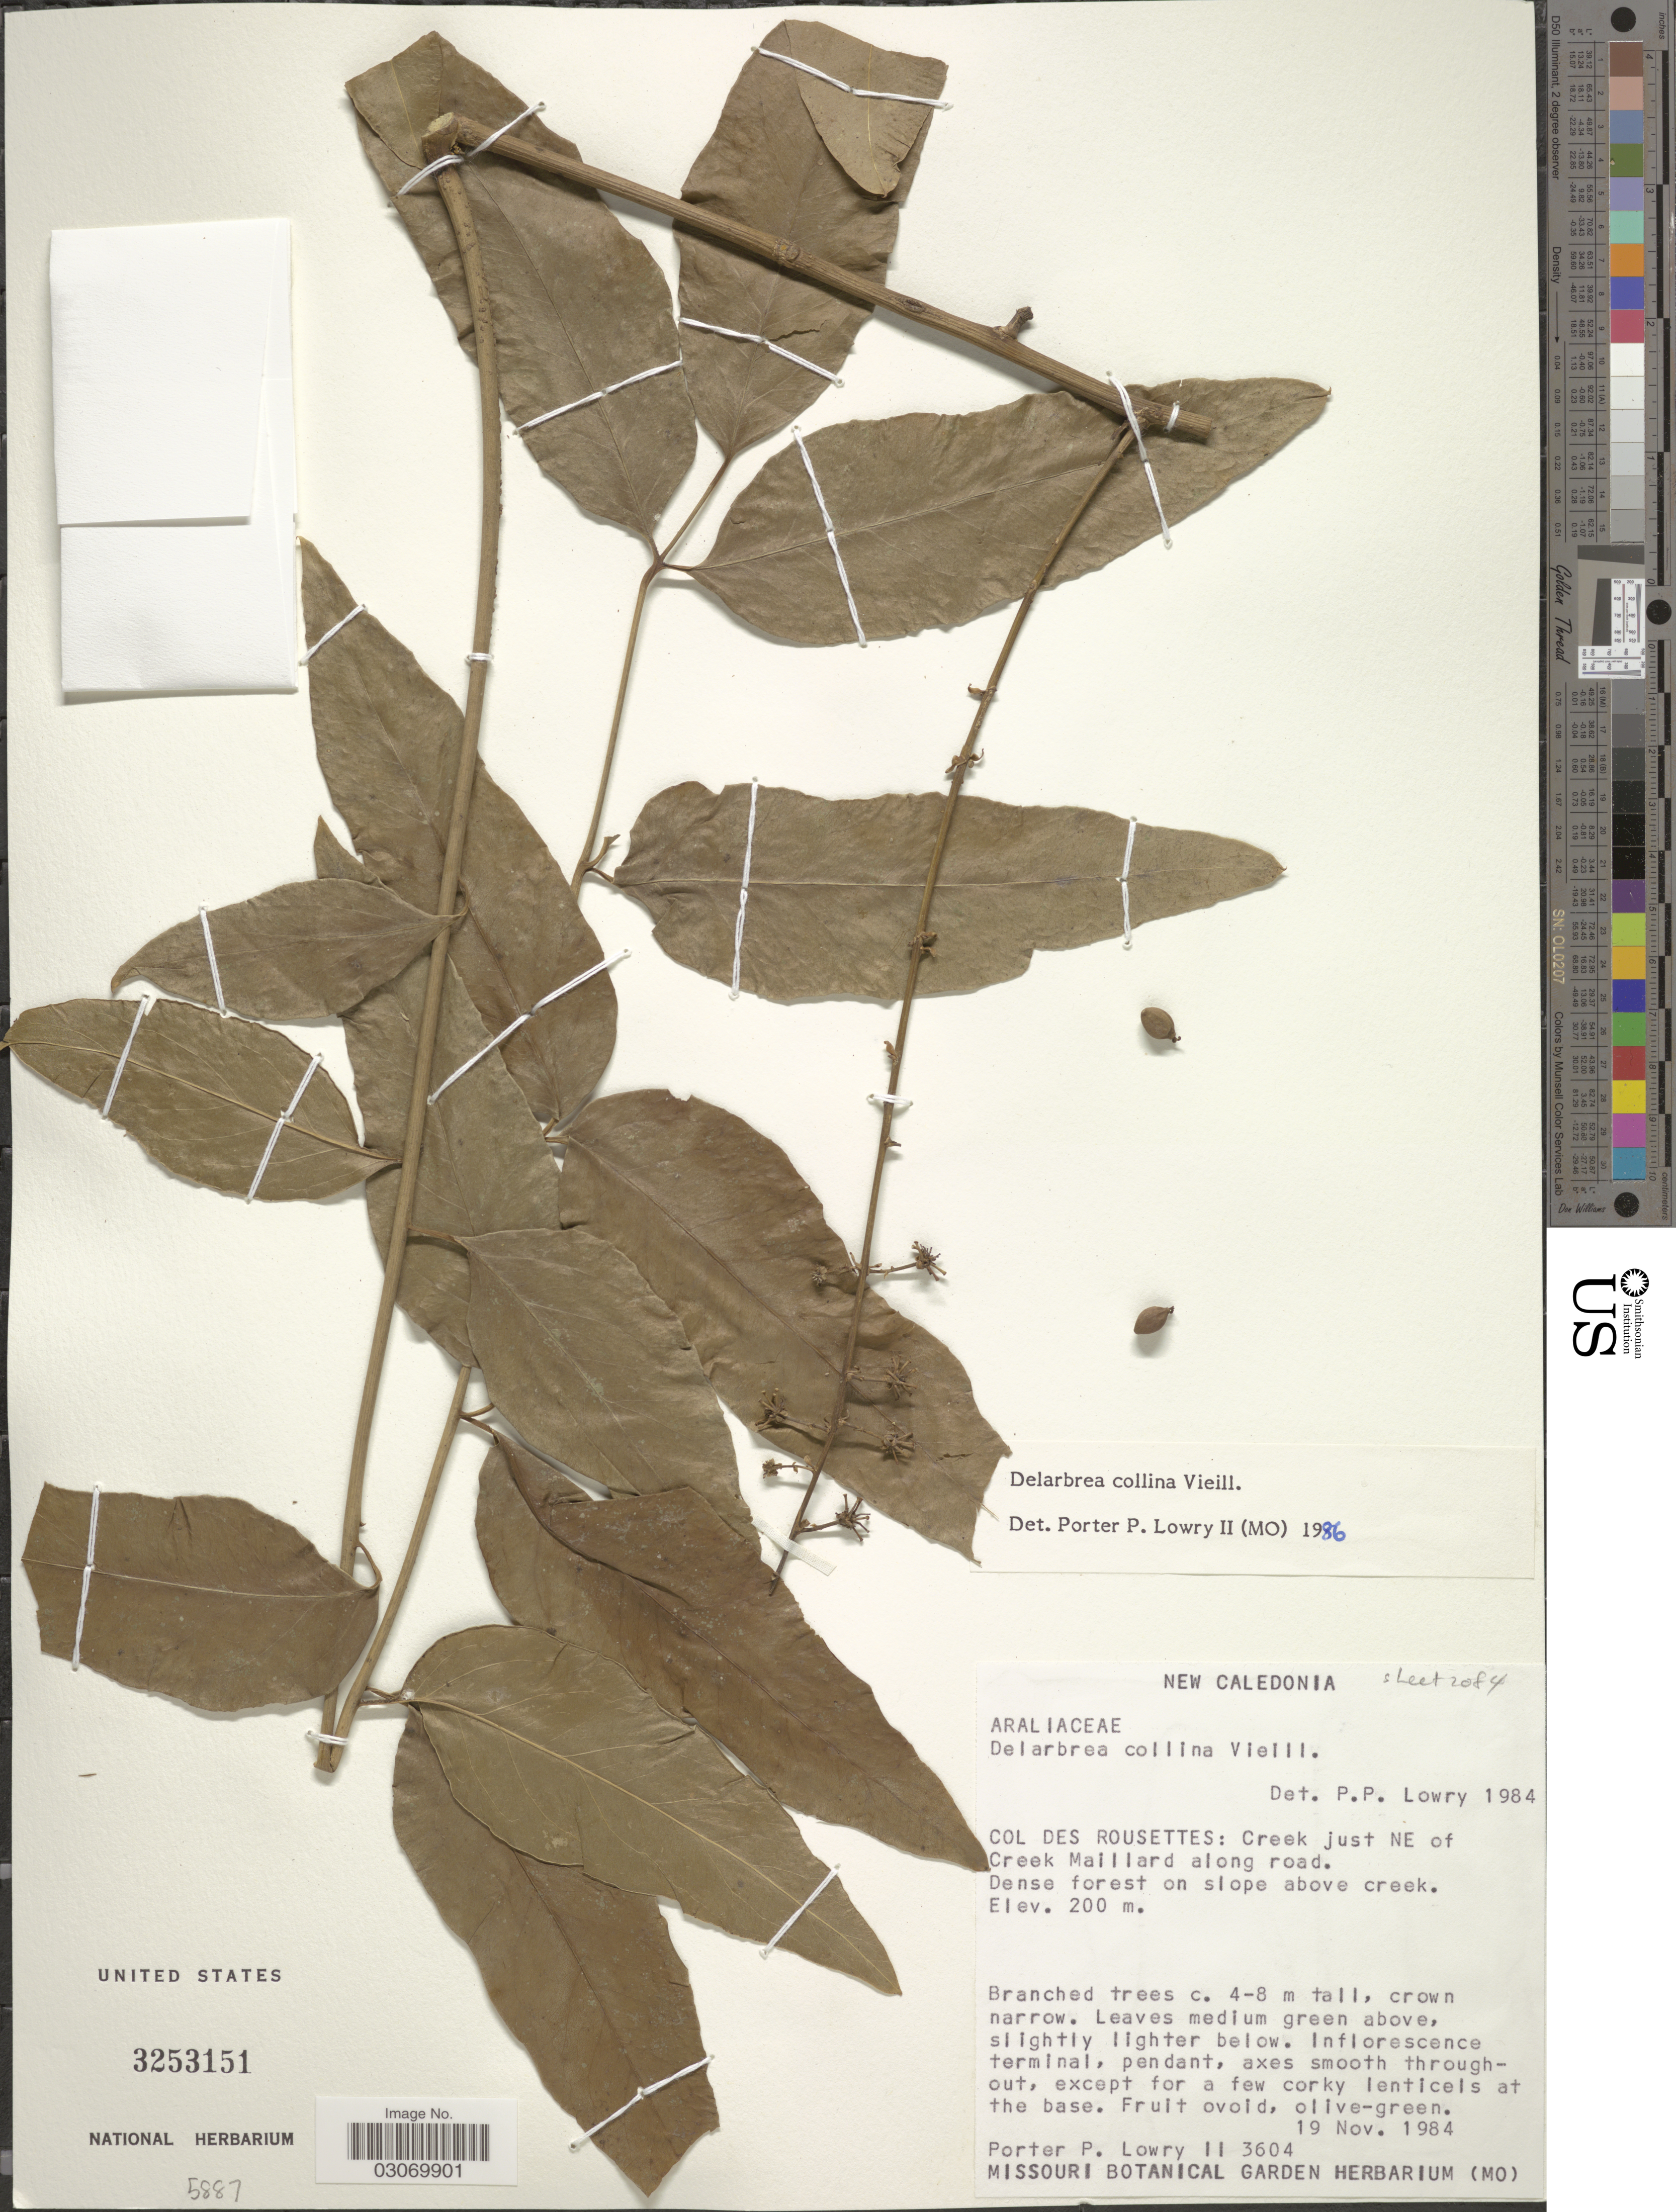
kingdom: Plantae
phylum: Tracheophyta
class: Magnoliopsida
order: Apiales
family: Myodocarpaceae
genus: Delarbrea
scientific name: Delarbrea collina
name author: Vieill.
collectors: P. P. Lowry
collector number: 3604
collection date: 1984-11-19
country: New Caledonia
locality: Col Des Rousettes: Creek just NE of Creek Maillard along road, Dense forest on slope above creek.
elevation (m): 200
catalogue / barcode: US 3253151